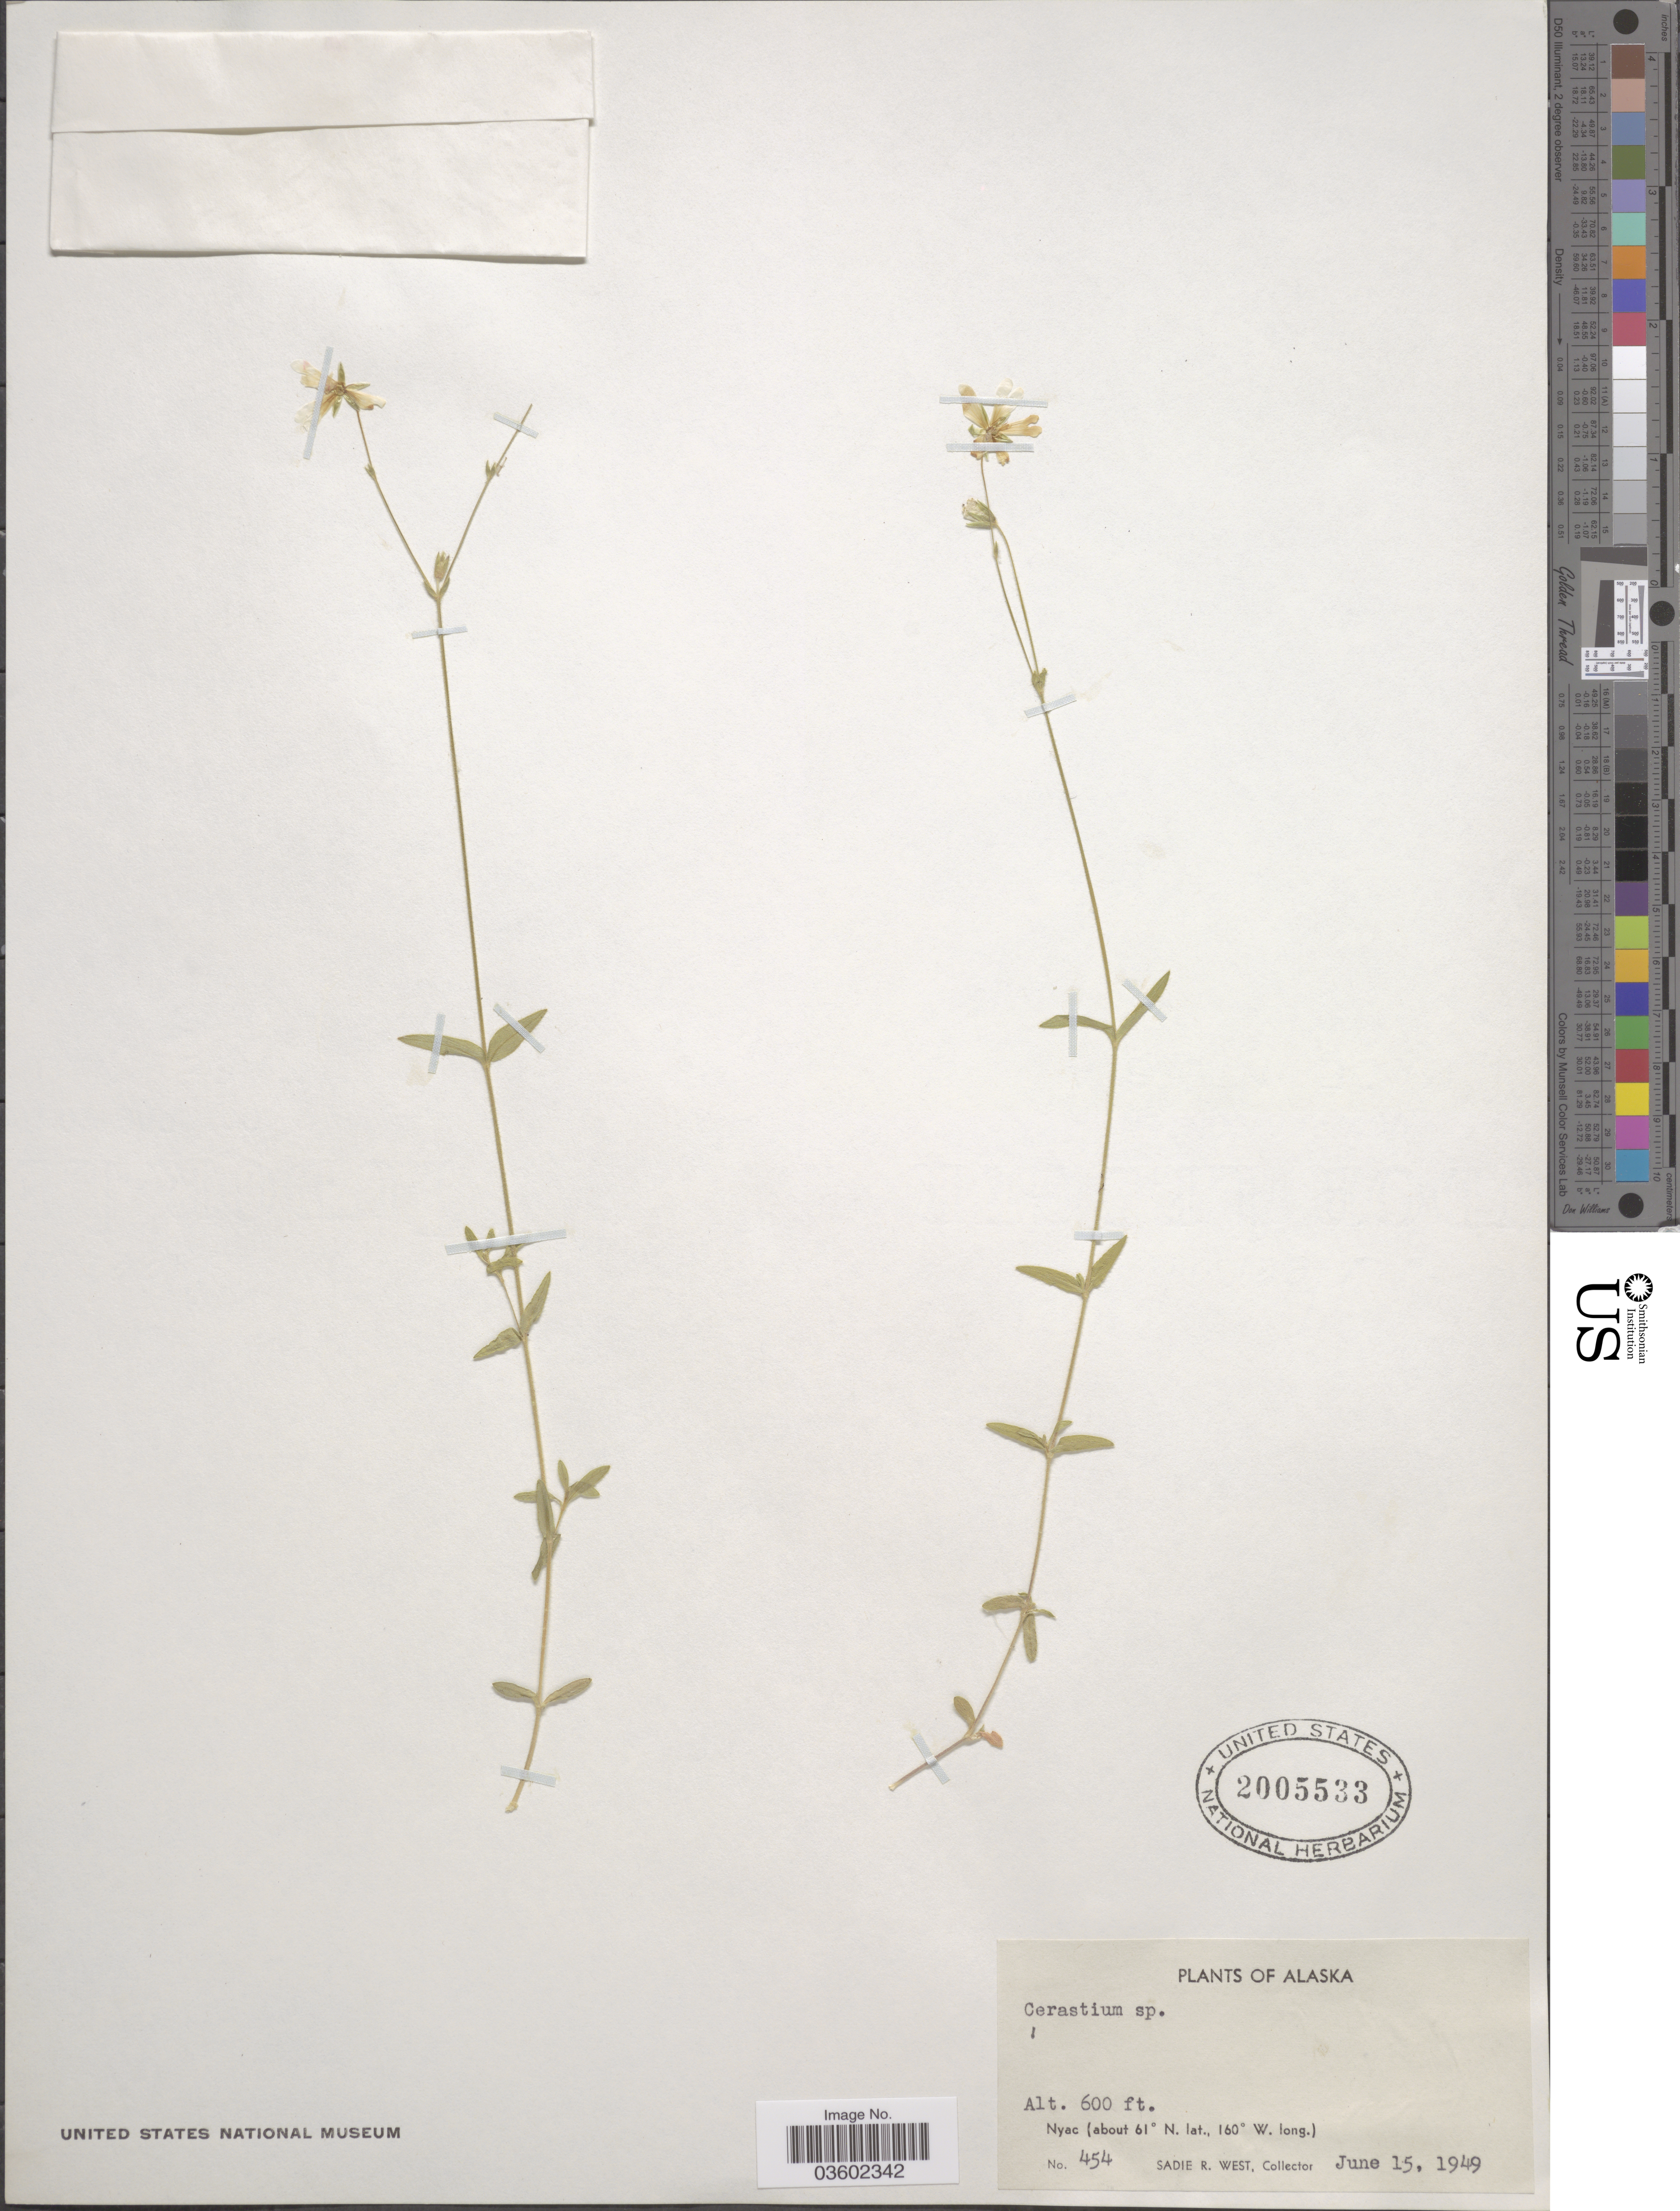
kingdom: Plantae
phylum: Tracheophyta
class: Magnoliopsida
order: Caryophyllales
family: Caryophyllaceae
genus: Cerastium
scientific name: Cerastium sp.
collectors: S. R. West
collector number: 454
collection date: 1949-06-15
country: United States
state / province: Alaska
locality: Nyac.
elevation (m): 183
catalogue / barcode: US 2005533